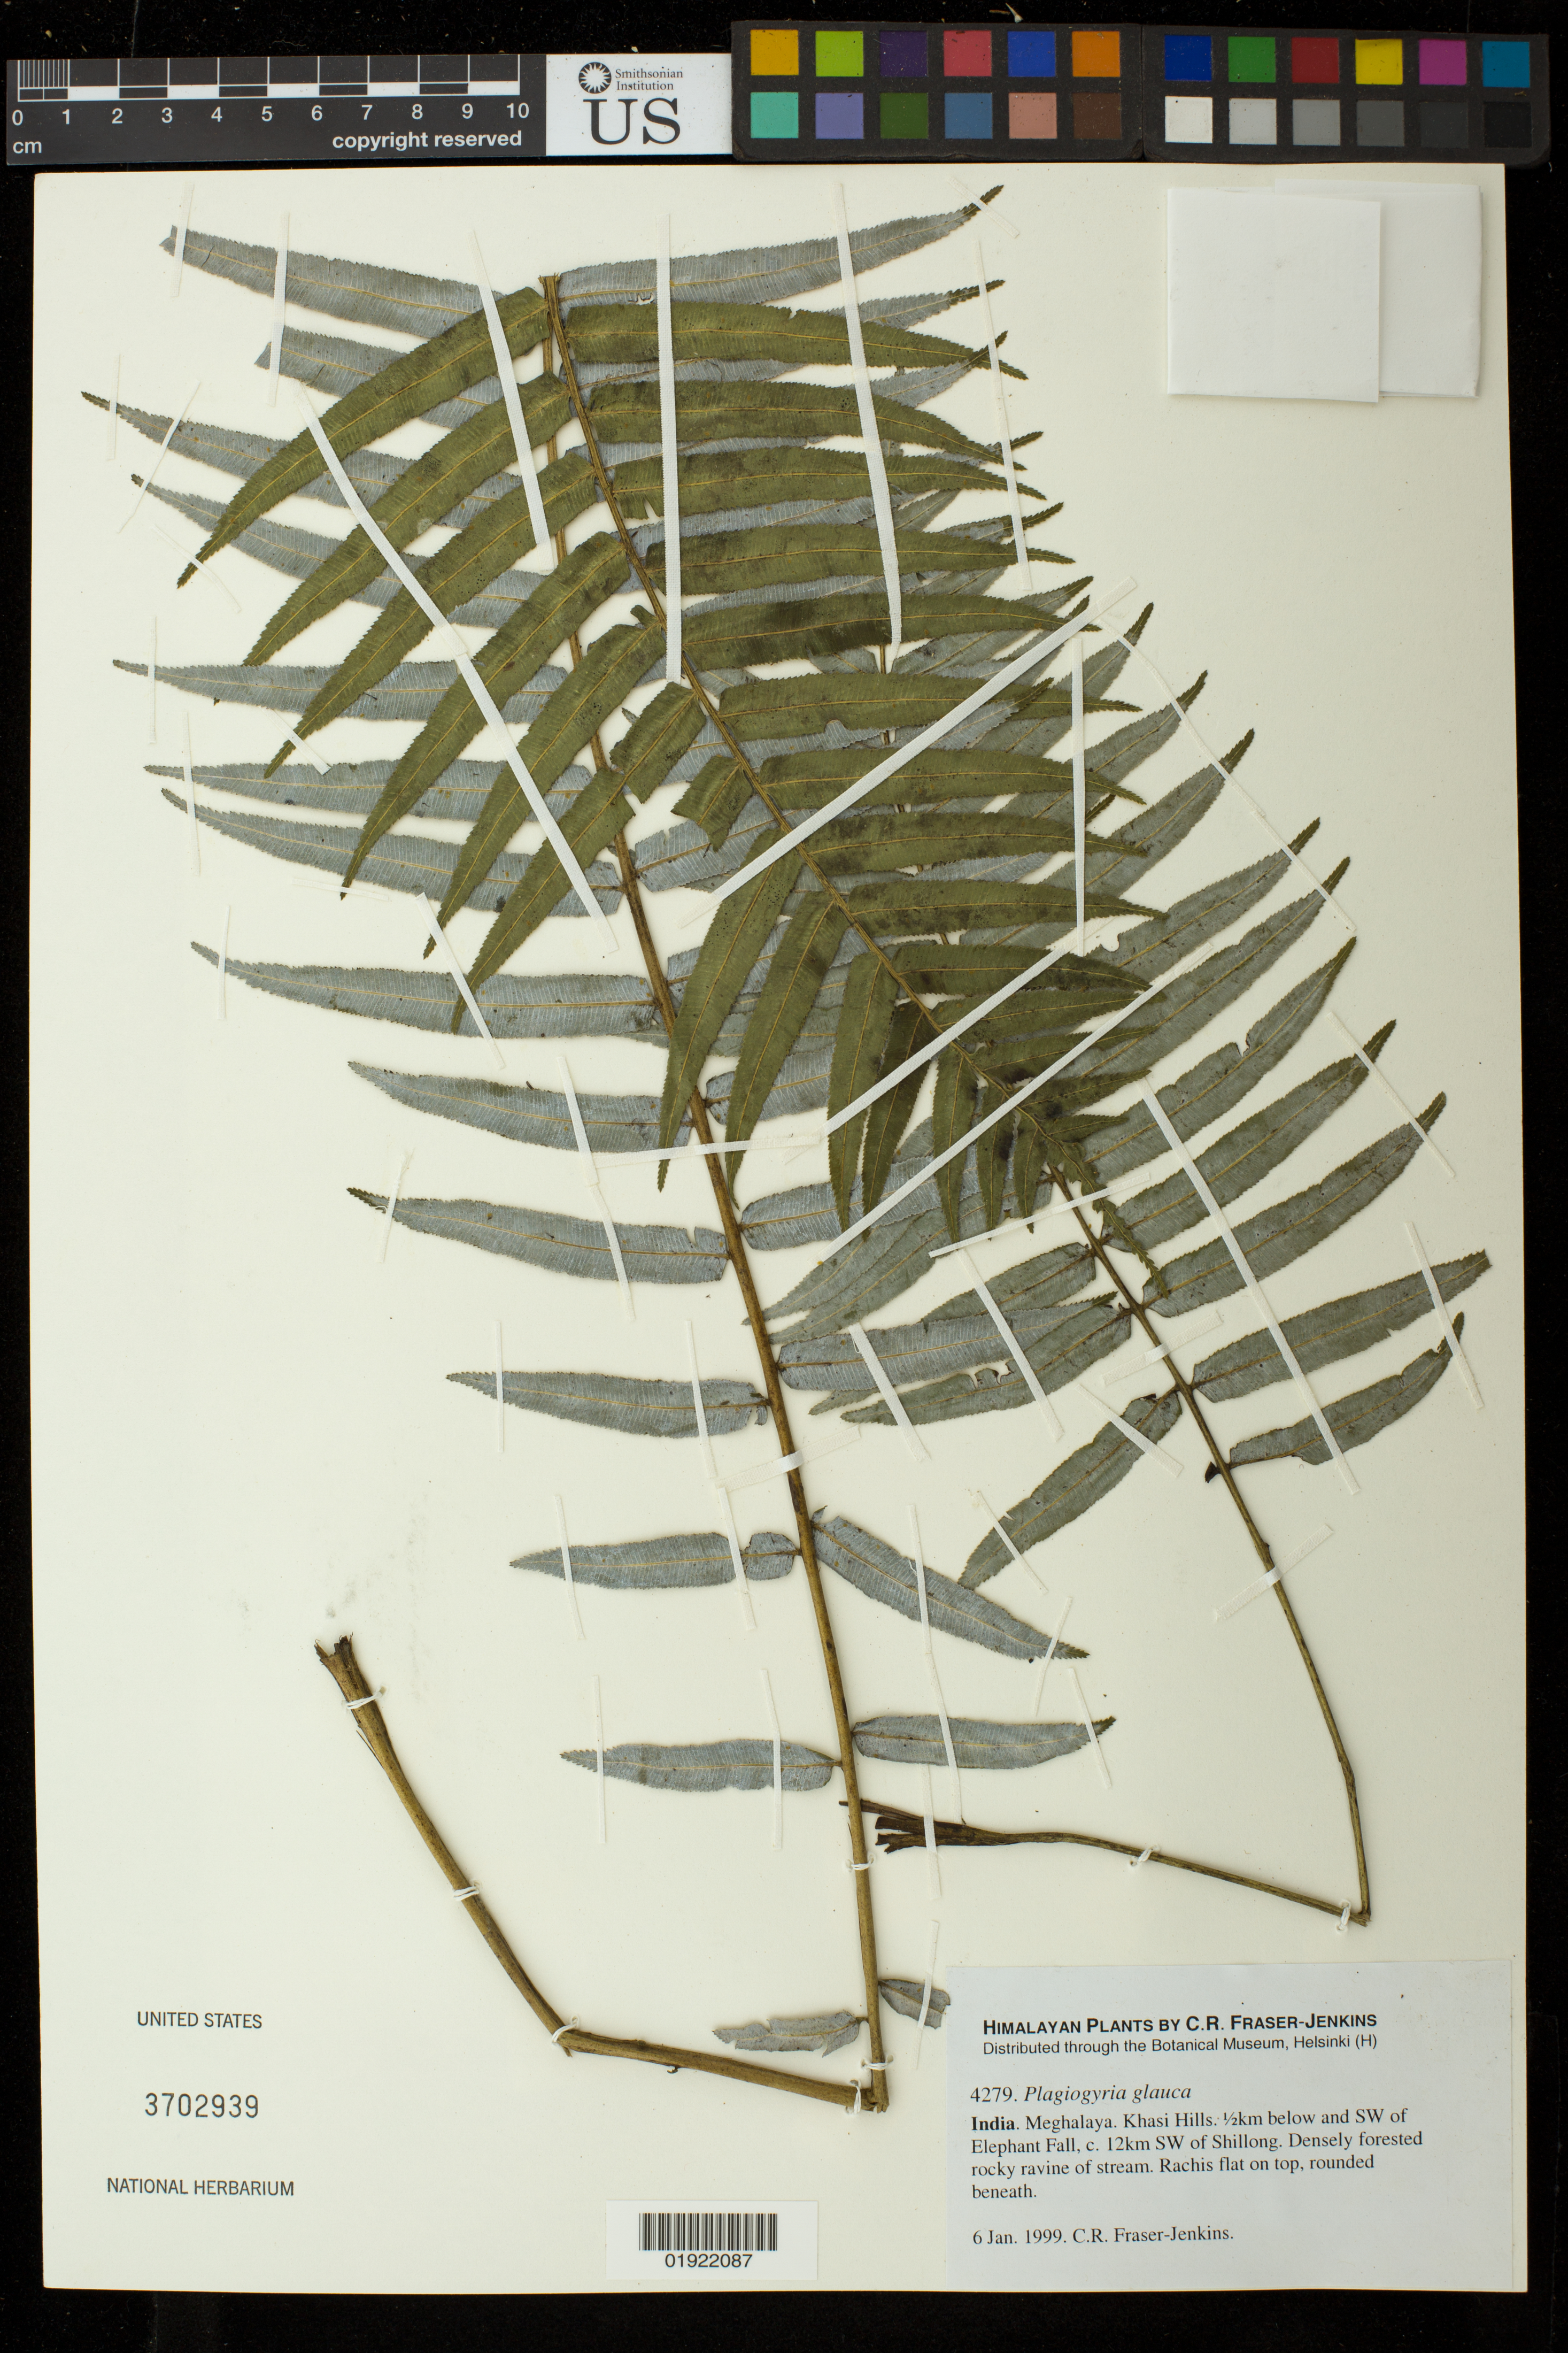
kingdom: Plantae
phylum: Tracheophyta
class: Polypodiopsida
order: Cyatheales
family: Plagiogyriaceae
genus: Plagiogyria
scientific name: Plagiogyria glauca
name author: (Blume) Mett.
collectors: C. R. Fraser-Jenkins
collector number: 4279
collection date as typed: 6 Jan 1999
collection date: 1999-01-06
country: India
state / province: Meghalaya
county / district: Khasi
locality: Khasi Hills. 1/2km below and SW of Elephant Fall, c. 12km SW of Shillong.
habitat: Densely forested rocky ravie of stream. Rachis flat on top, rounded beneath.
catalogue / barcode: US 3702939